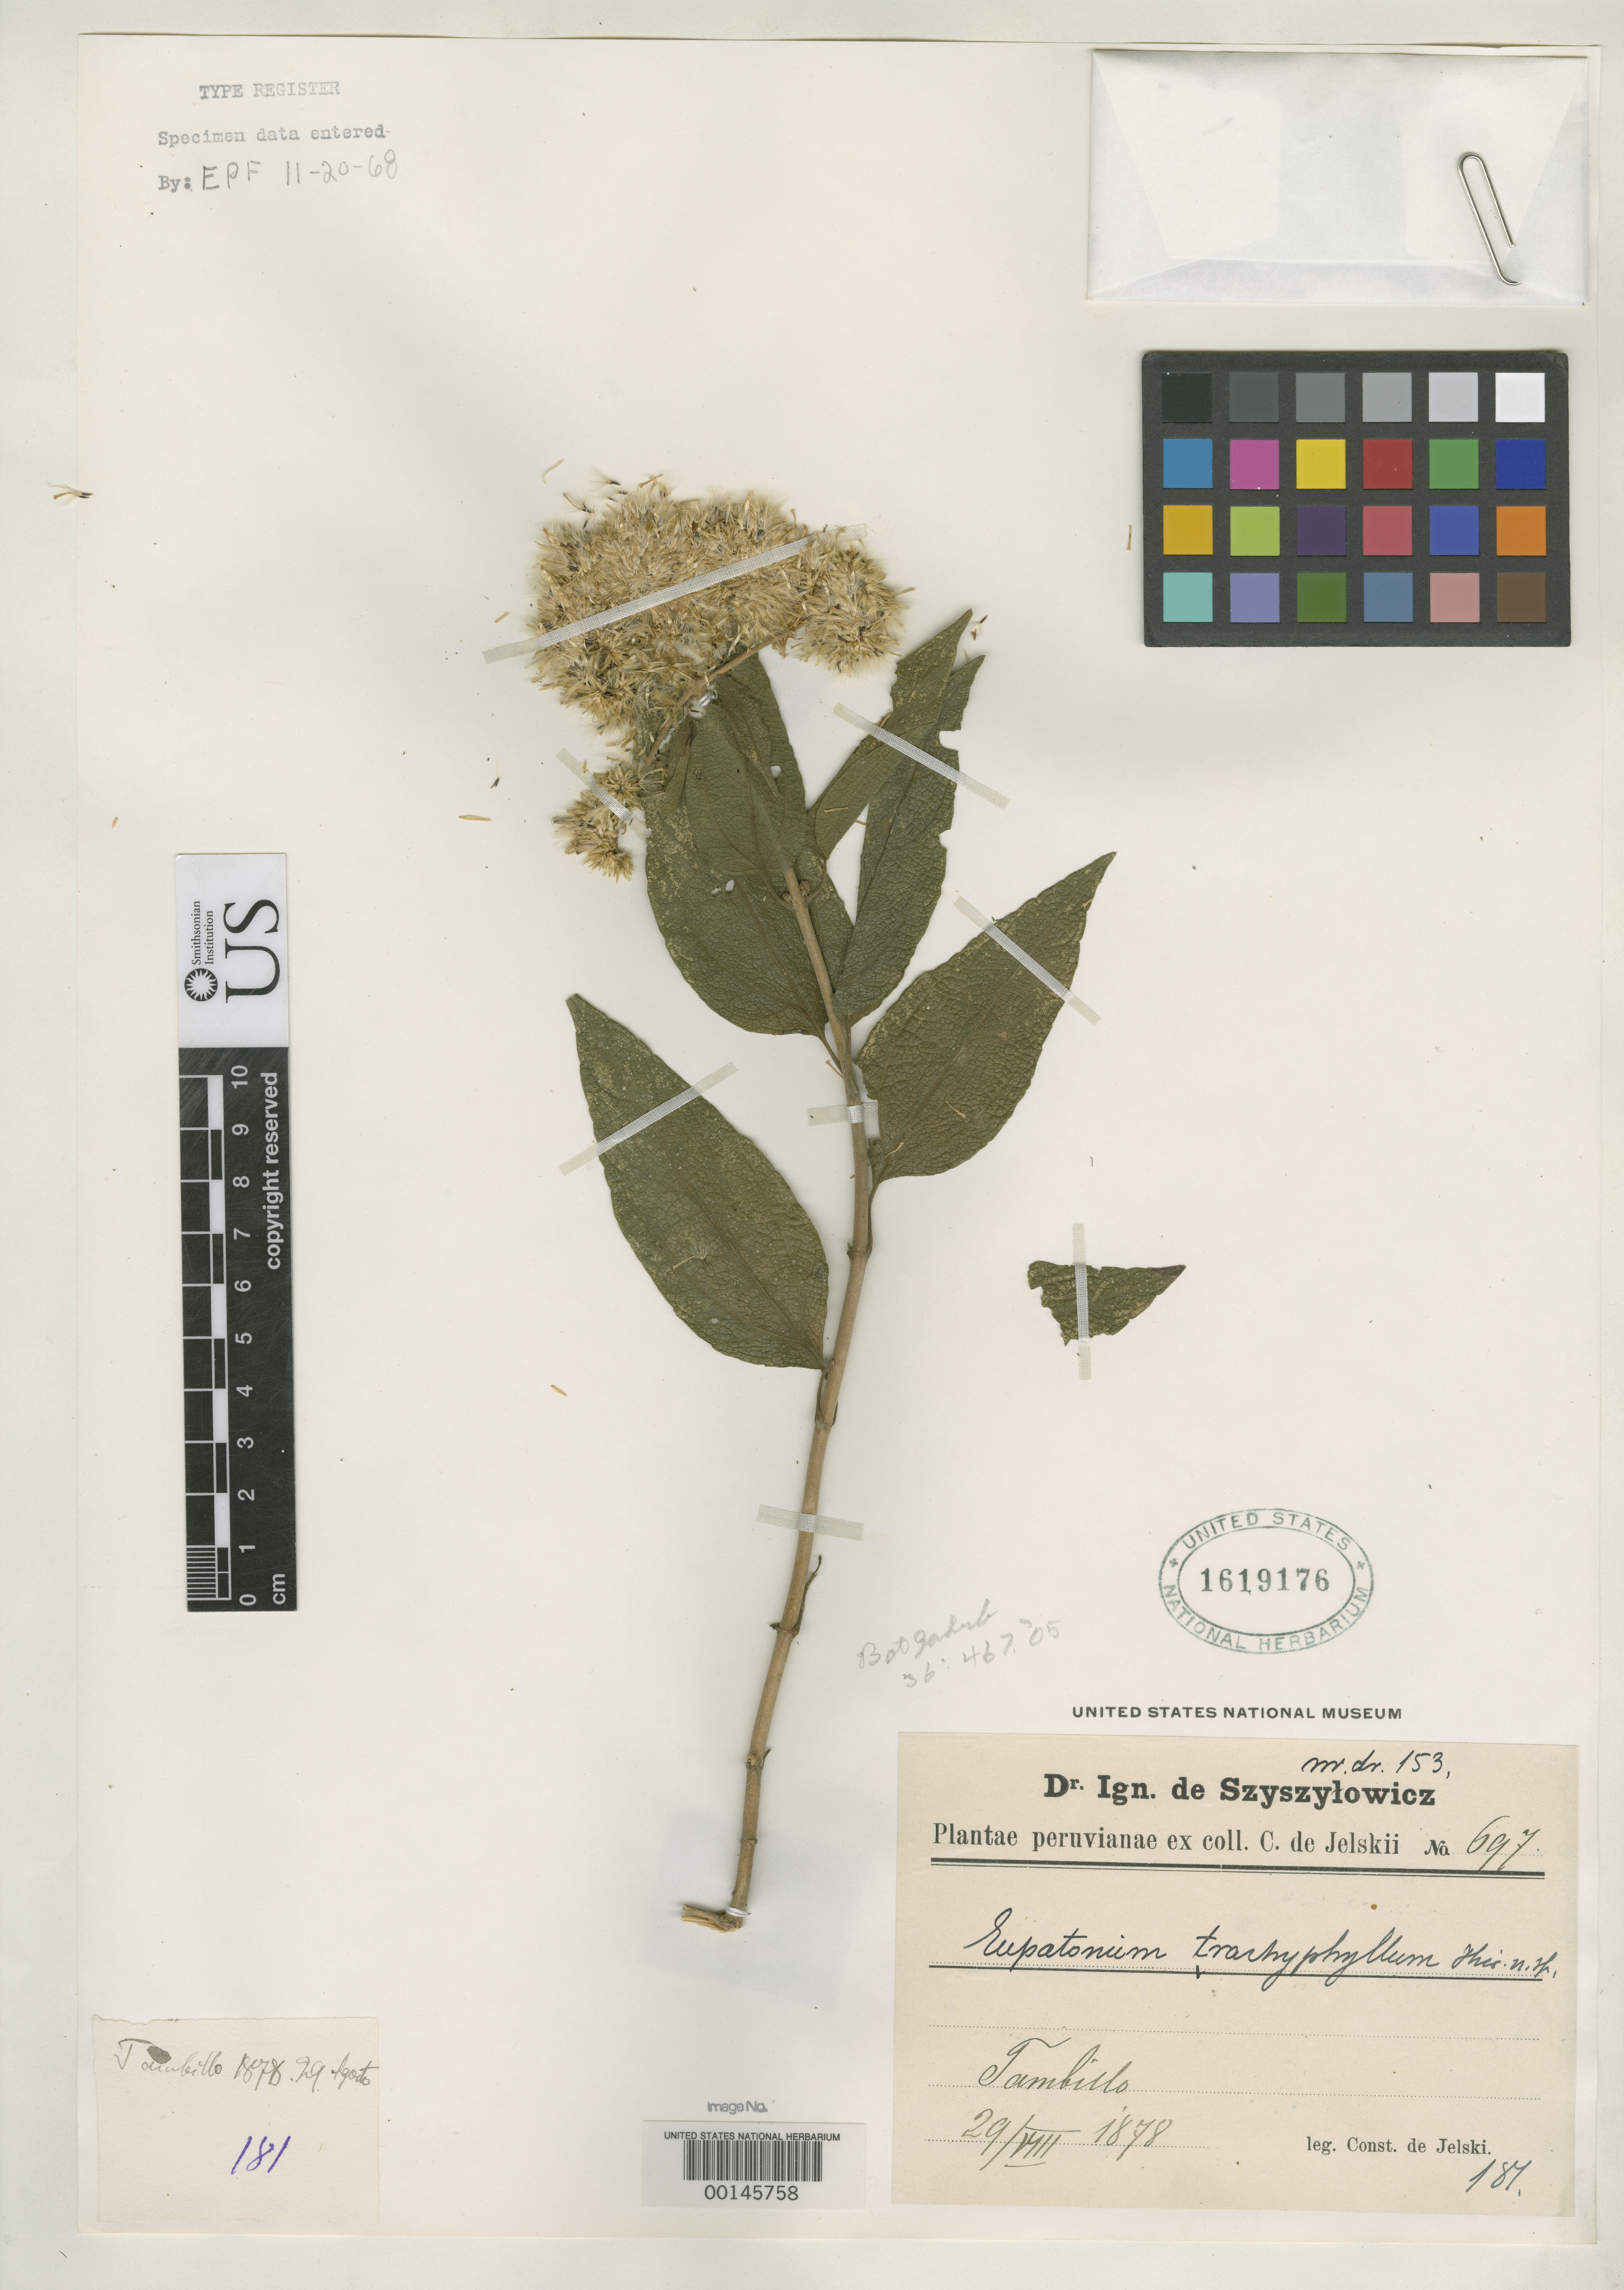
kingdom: Plantae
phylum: Tracheophyta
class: Magnoliopsida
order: Asterales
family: Asteraceae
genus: Eupatorium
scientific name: Eupatorium trachyphyllum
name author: Hieron.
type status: Isotype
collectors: C. von Jelski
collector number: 697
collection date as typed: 29 Aug 1878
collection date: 1878-08-29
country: Peru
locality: prope Tambillo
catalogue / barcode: US 1619176